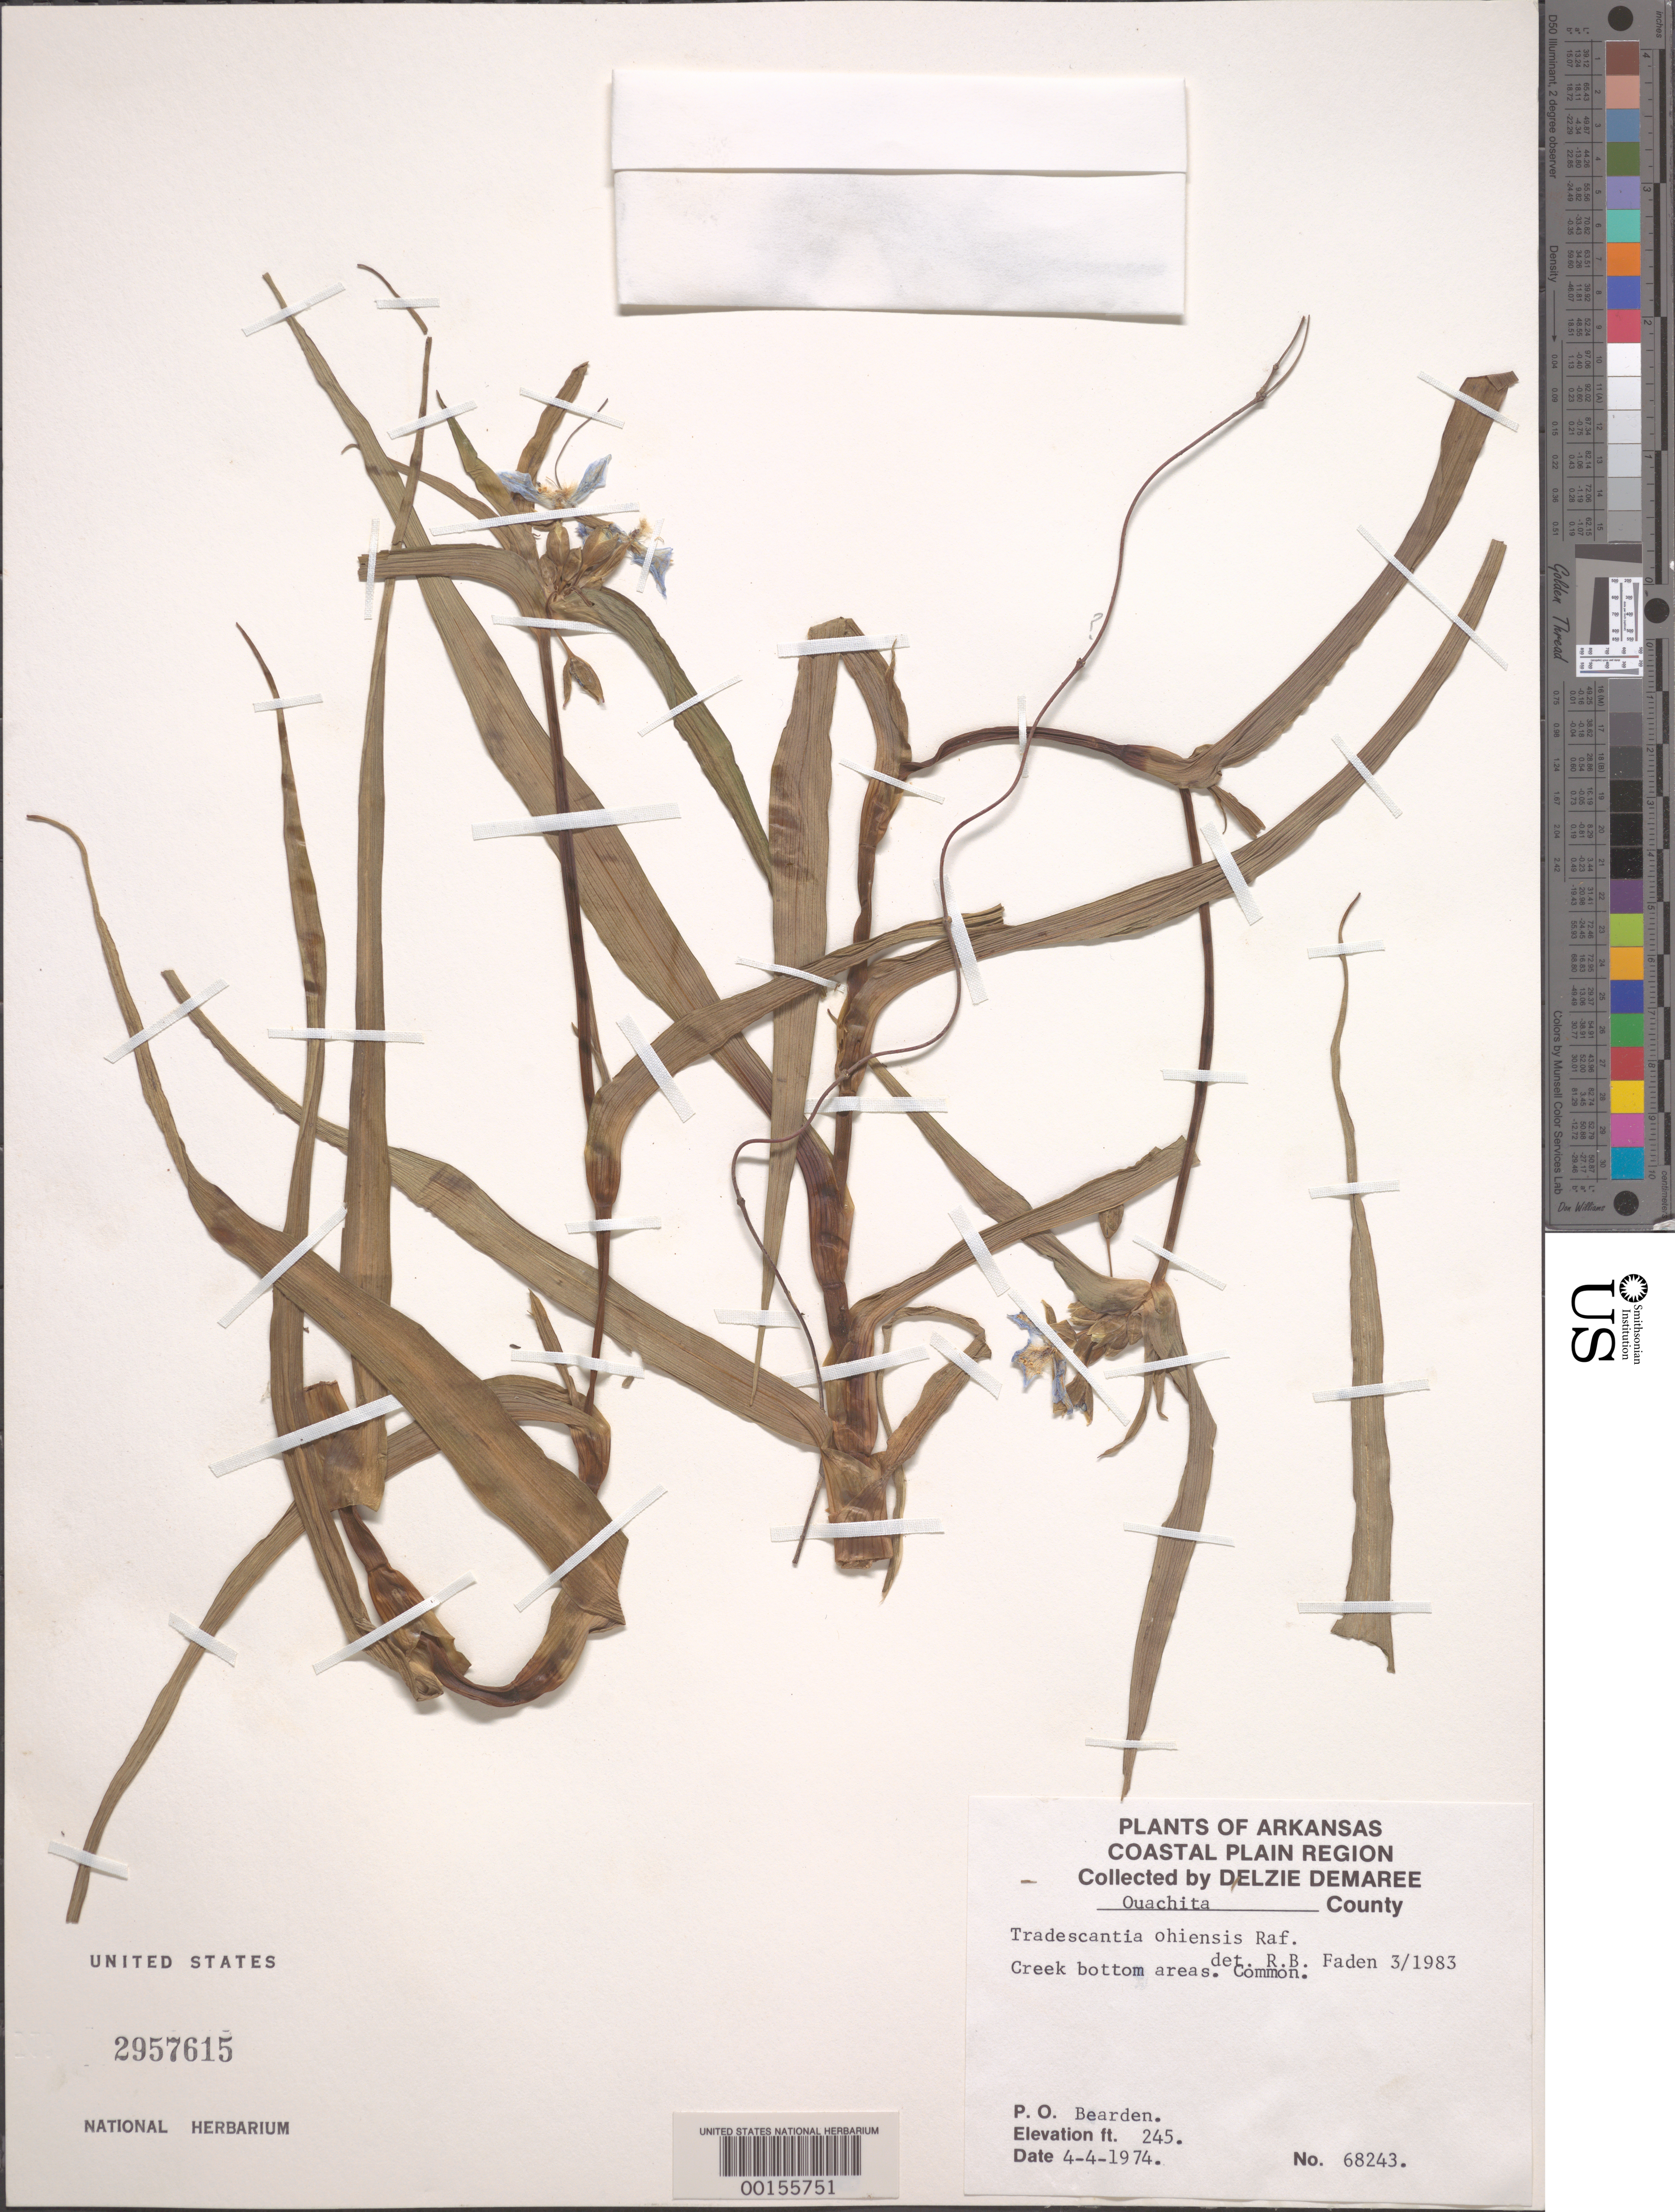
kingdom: Plantae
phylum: Tracheophyta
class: Liliopsida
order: Commelinales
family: Commelinaceae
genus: Tradescantia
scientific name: Tradescantia ohiensis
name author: Raf.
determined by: Faden, Robert B., (US), Smithsonian Institution - National Museum of Natural History (UNITED STATES)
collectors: D. Demaree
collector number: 68243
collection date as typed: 04 Apr 1974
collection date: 1974-04-04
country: United States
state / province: Arkansas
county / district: Ouachita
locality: Bearden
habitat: Creek bottoms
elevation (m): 75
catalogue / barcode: US 2957615